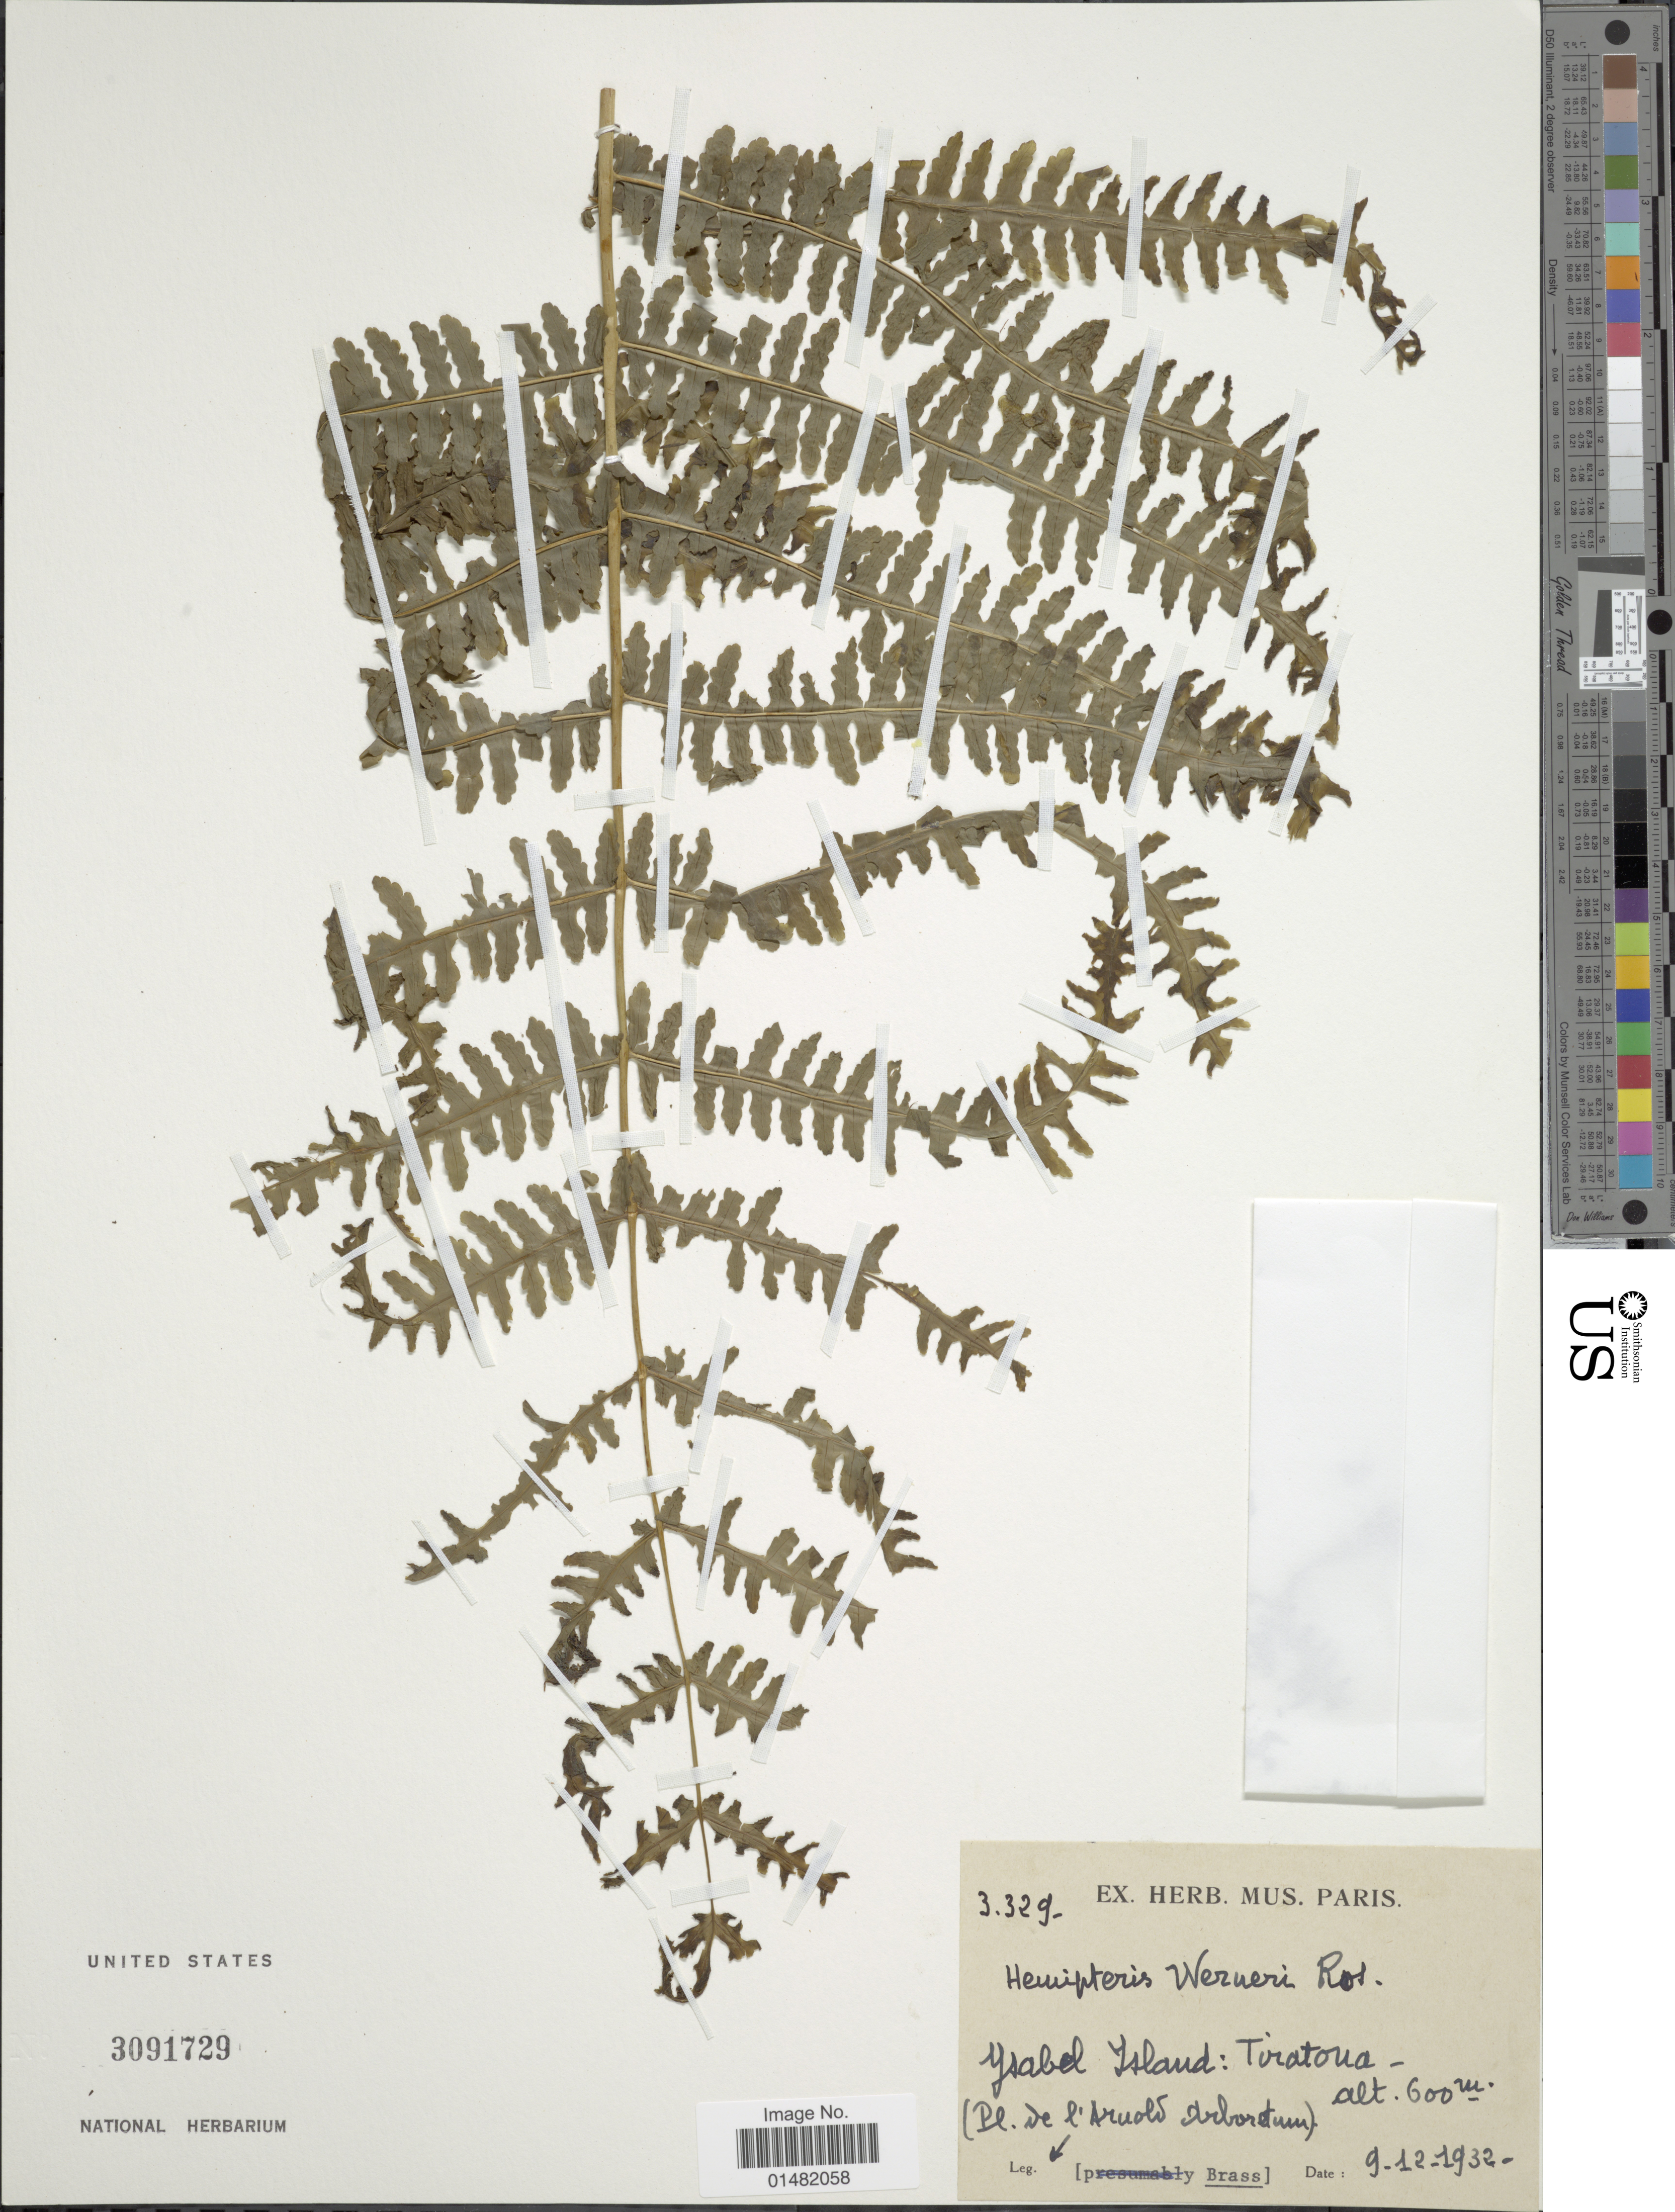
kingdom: Plantae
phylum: Tracheophyta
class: Polypodiopsida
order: Polypodiales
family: Pteridaceae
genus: Pteris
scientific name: Pteris werneri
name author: (Rosenst.) Holttum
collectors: Brass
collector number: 3329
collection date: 1932-12-09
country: Solomon Islands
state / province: Solomon Islands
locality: Ysabel Island: Tiratona - (Pl. de l'Arnold Arbortum)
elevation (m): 600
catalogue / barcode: US 3091729